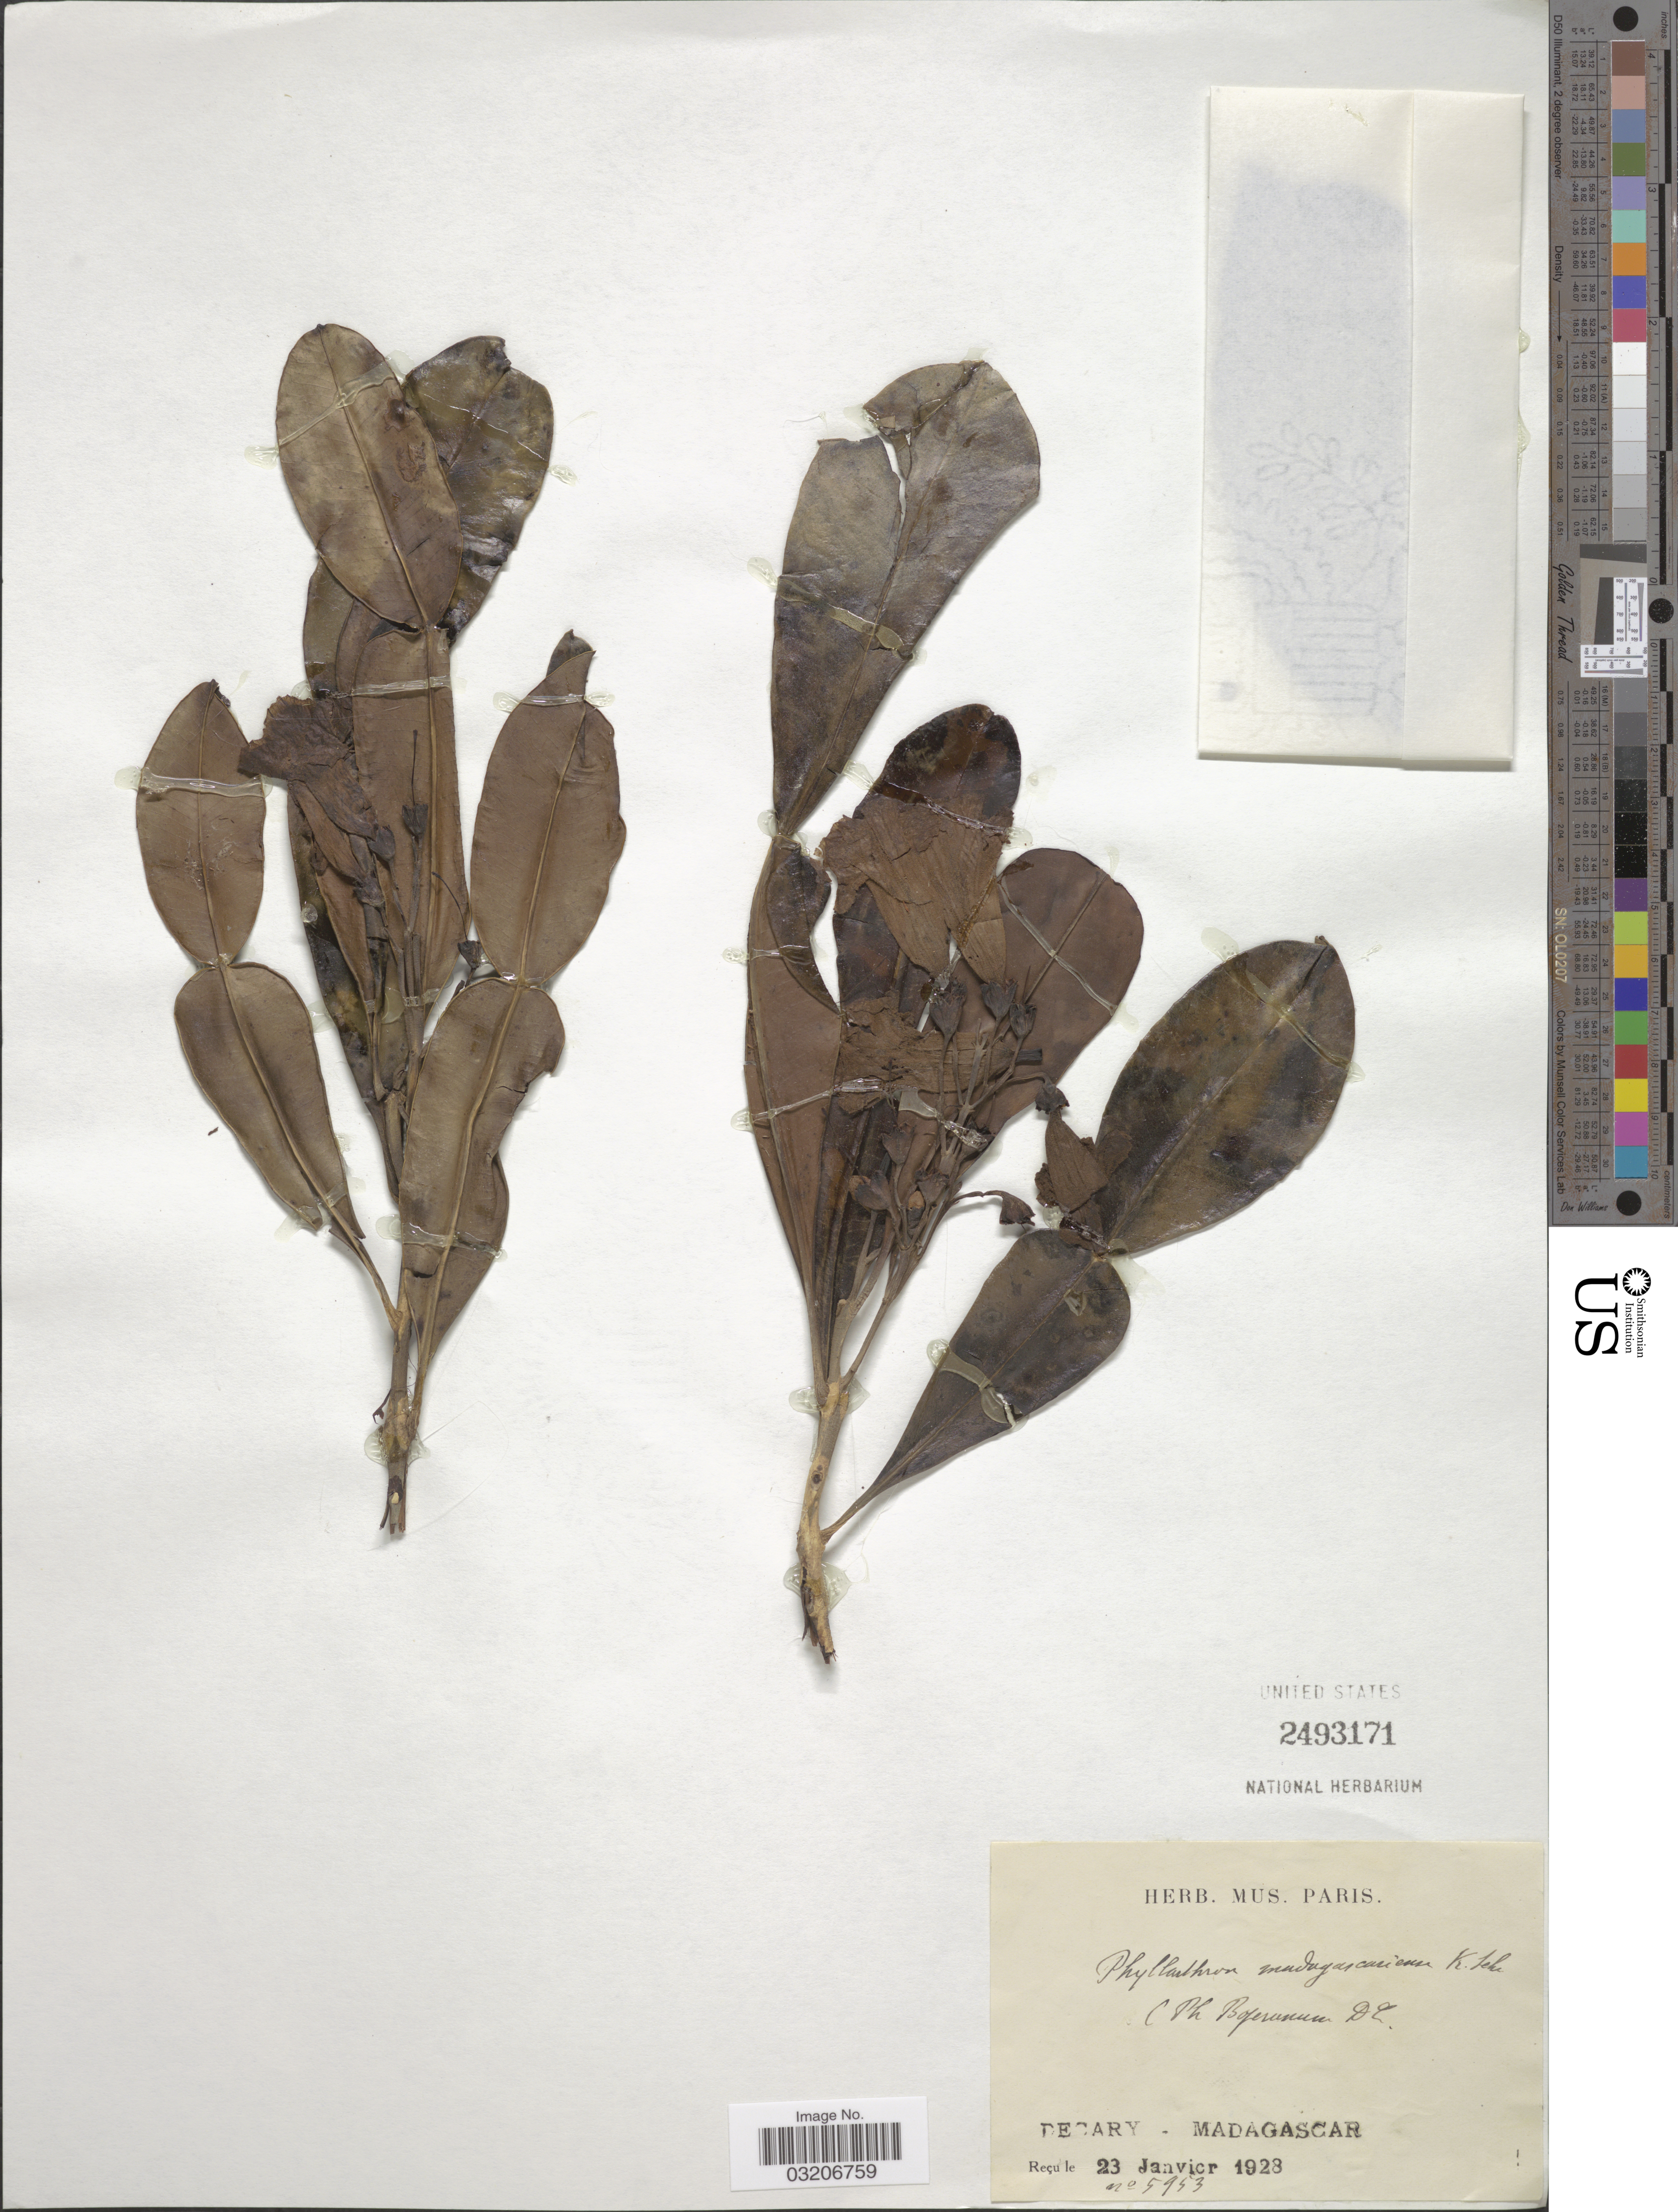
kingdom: Plantae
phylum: Tracheophyta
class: Magnoliopsida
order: Lamiales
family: Bignoniaceae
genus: Phyllarthron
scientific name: Phyllarthron madagascariense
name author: (Bojer) K. Schum.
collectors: Decary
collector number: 5953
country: Madagascar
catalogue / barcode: US 2493171